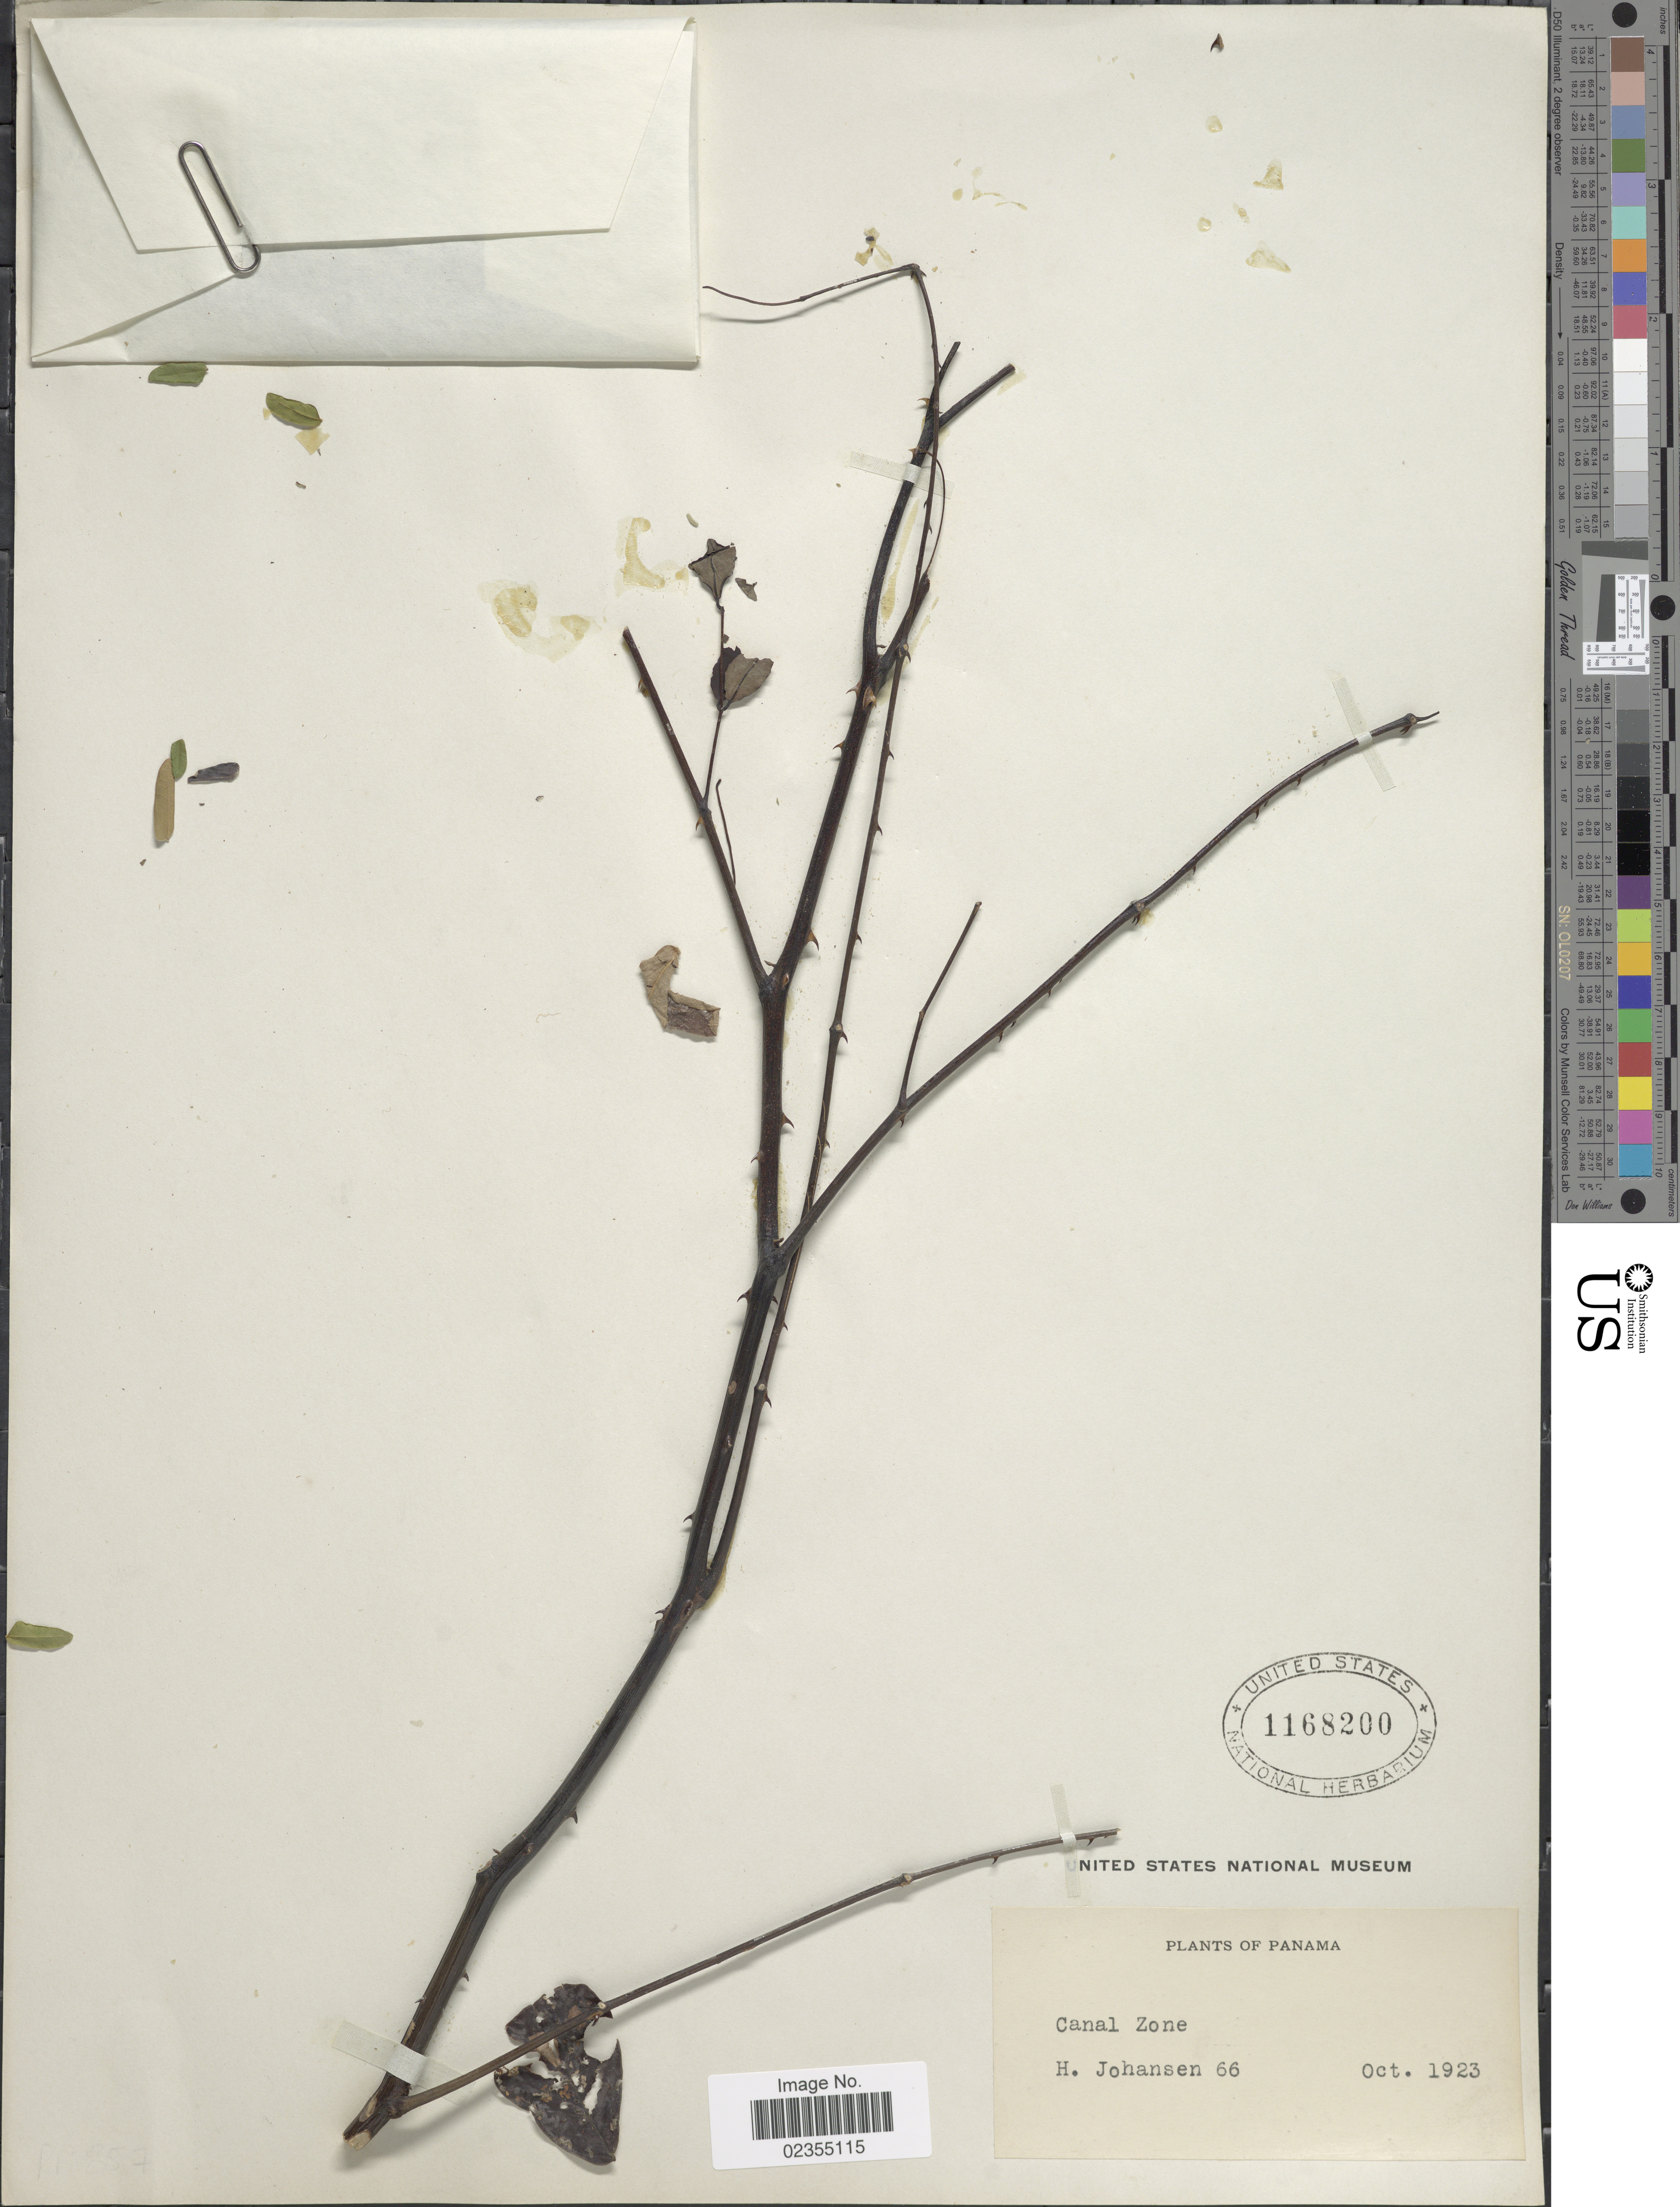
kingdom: Plantae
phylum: Tracheophyta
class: Magnoliopsida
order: Fabales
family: Fabaceae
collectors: H. Johansen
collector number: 66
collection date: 1923-10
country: Panama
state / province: Colón / Panamá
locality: Canal Zone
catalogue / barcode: US 1168200